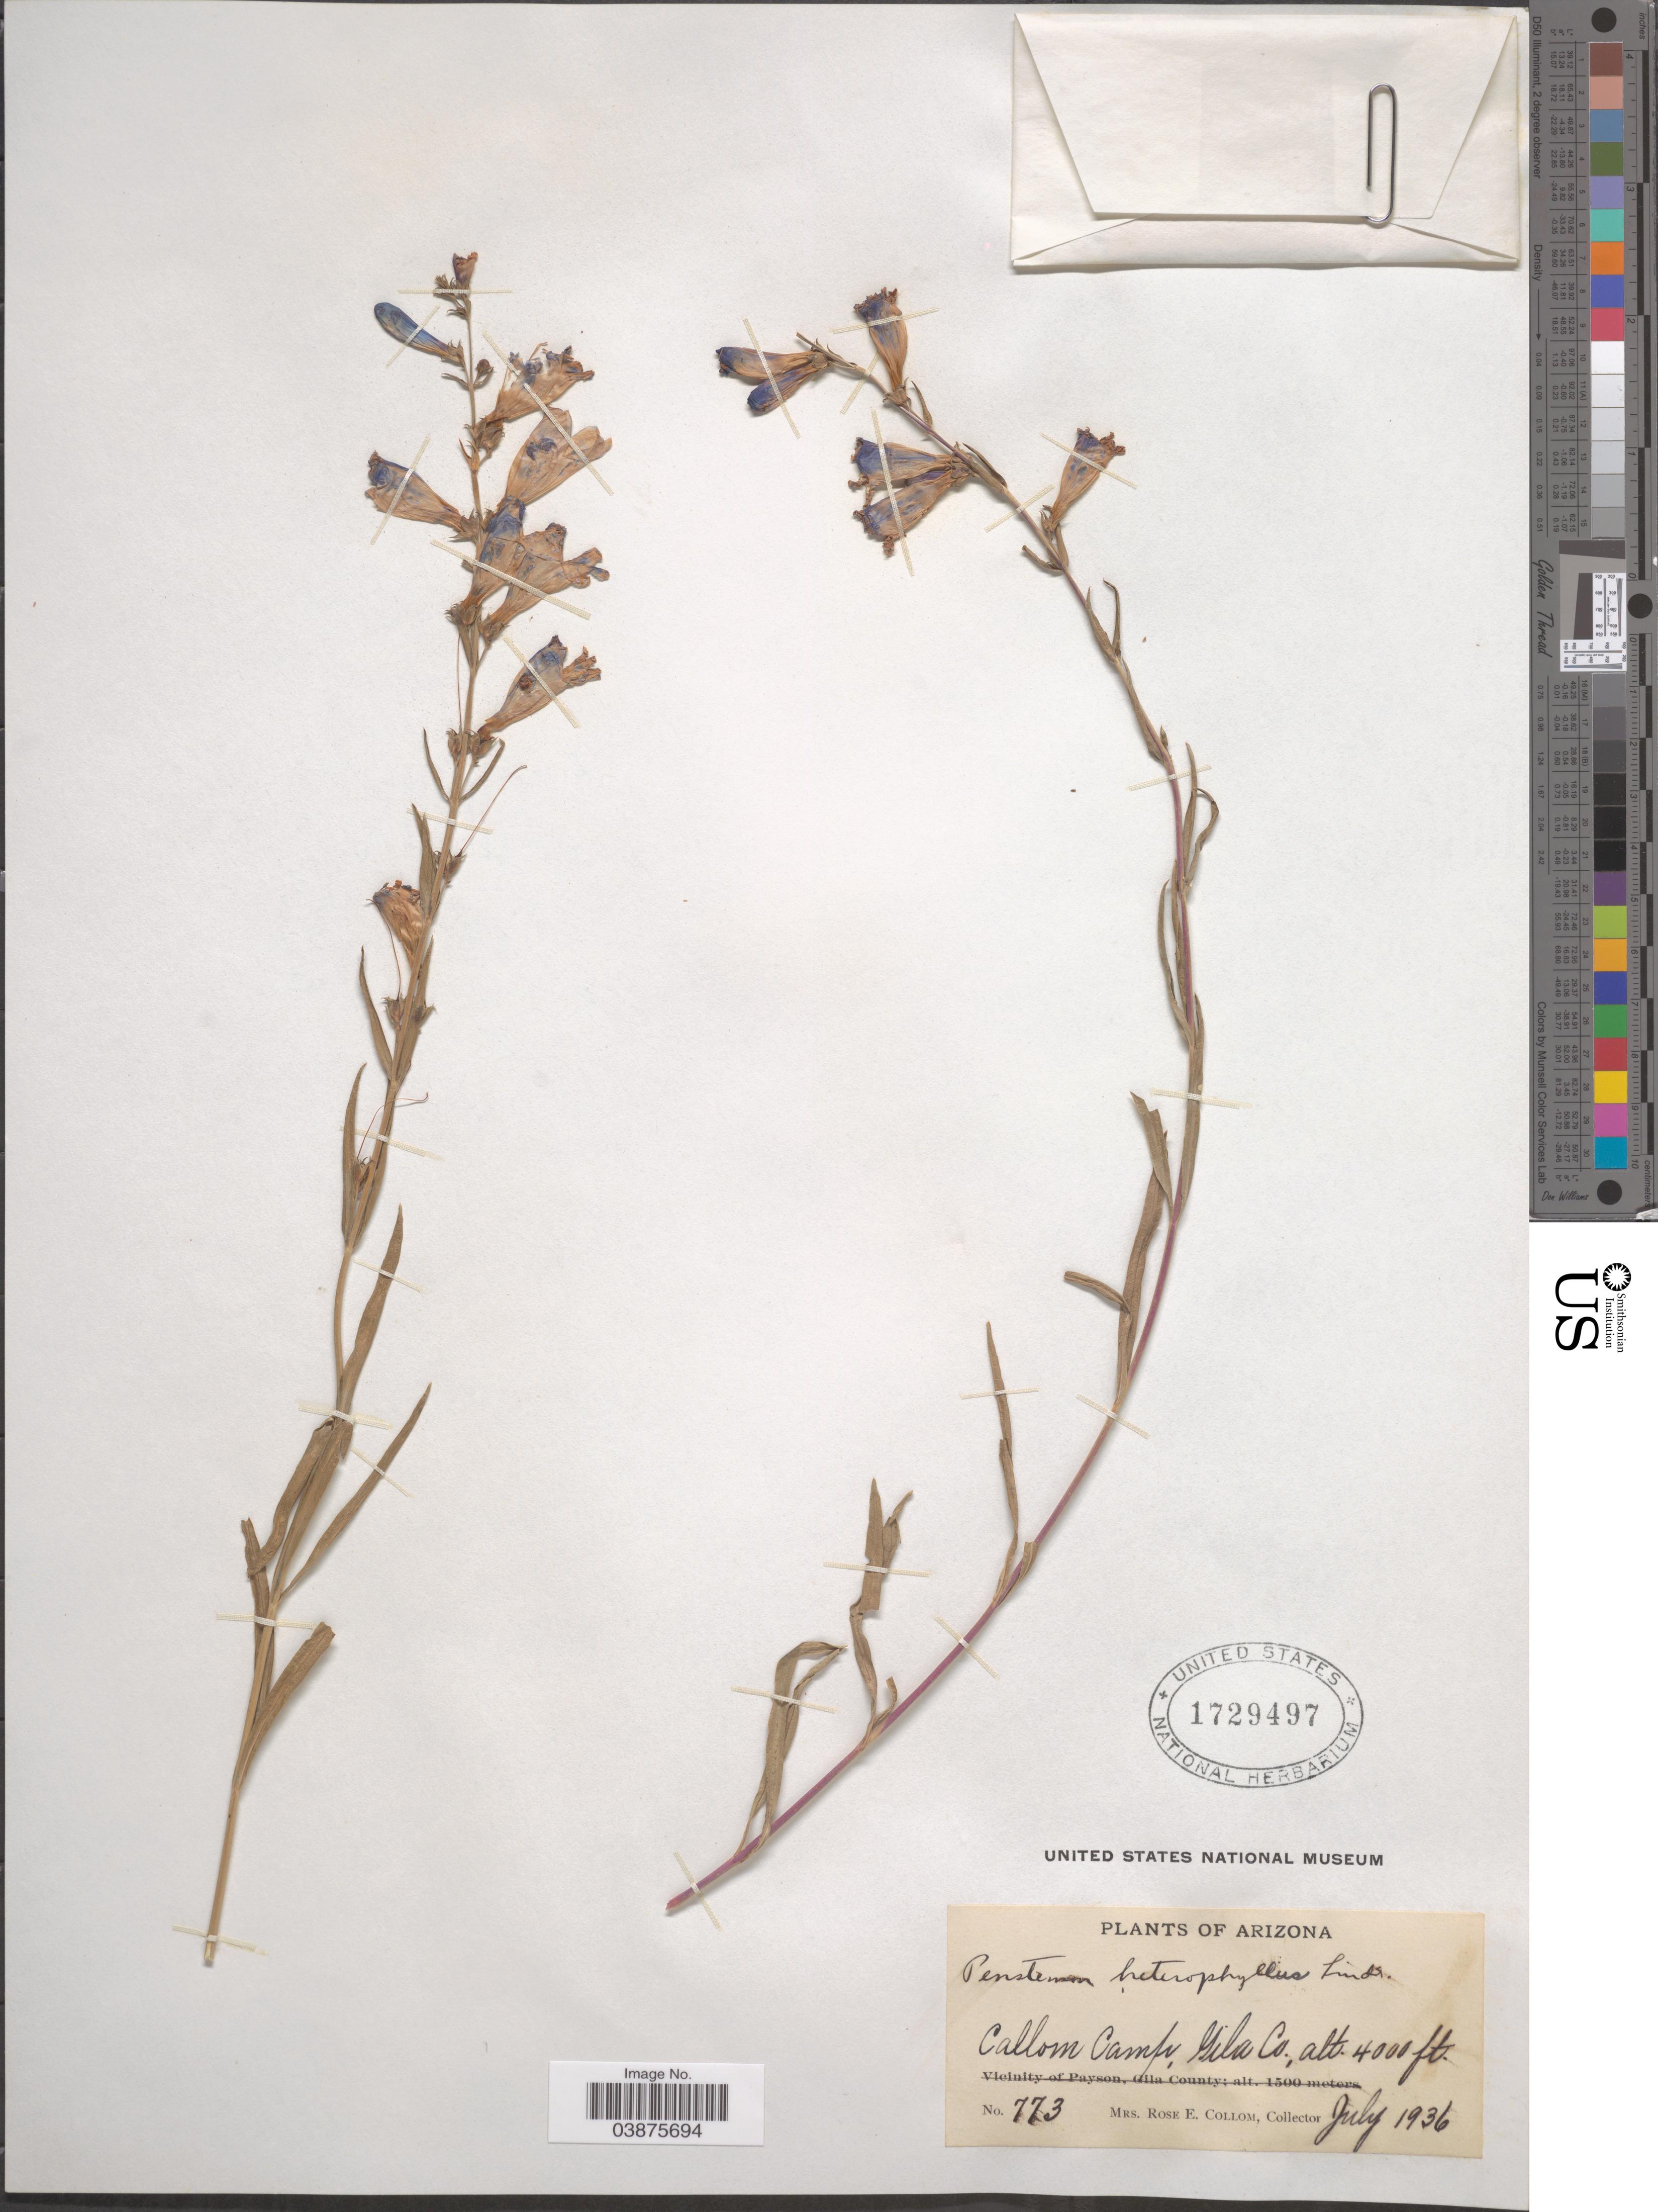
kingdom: Plantae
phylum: Tracheophyta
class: Magnoliopsida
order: Lamiales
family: Plantaginaceae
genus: Penstemon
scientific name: Penstemon heterophyllus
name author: Lindl.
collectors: R. E. Collom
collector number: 773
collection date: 1936-07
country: United States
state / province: Arizona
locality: Callom Camp, Gila Co.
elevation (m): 1219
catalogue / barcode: US 1729497